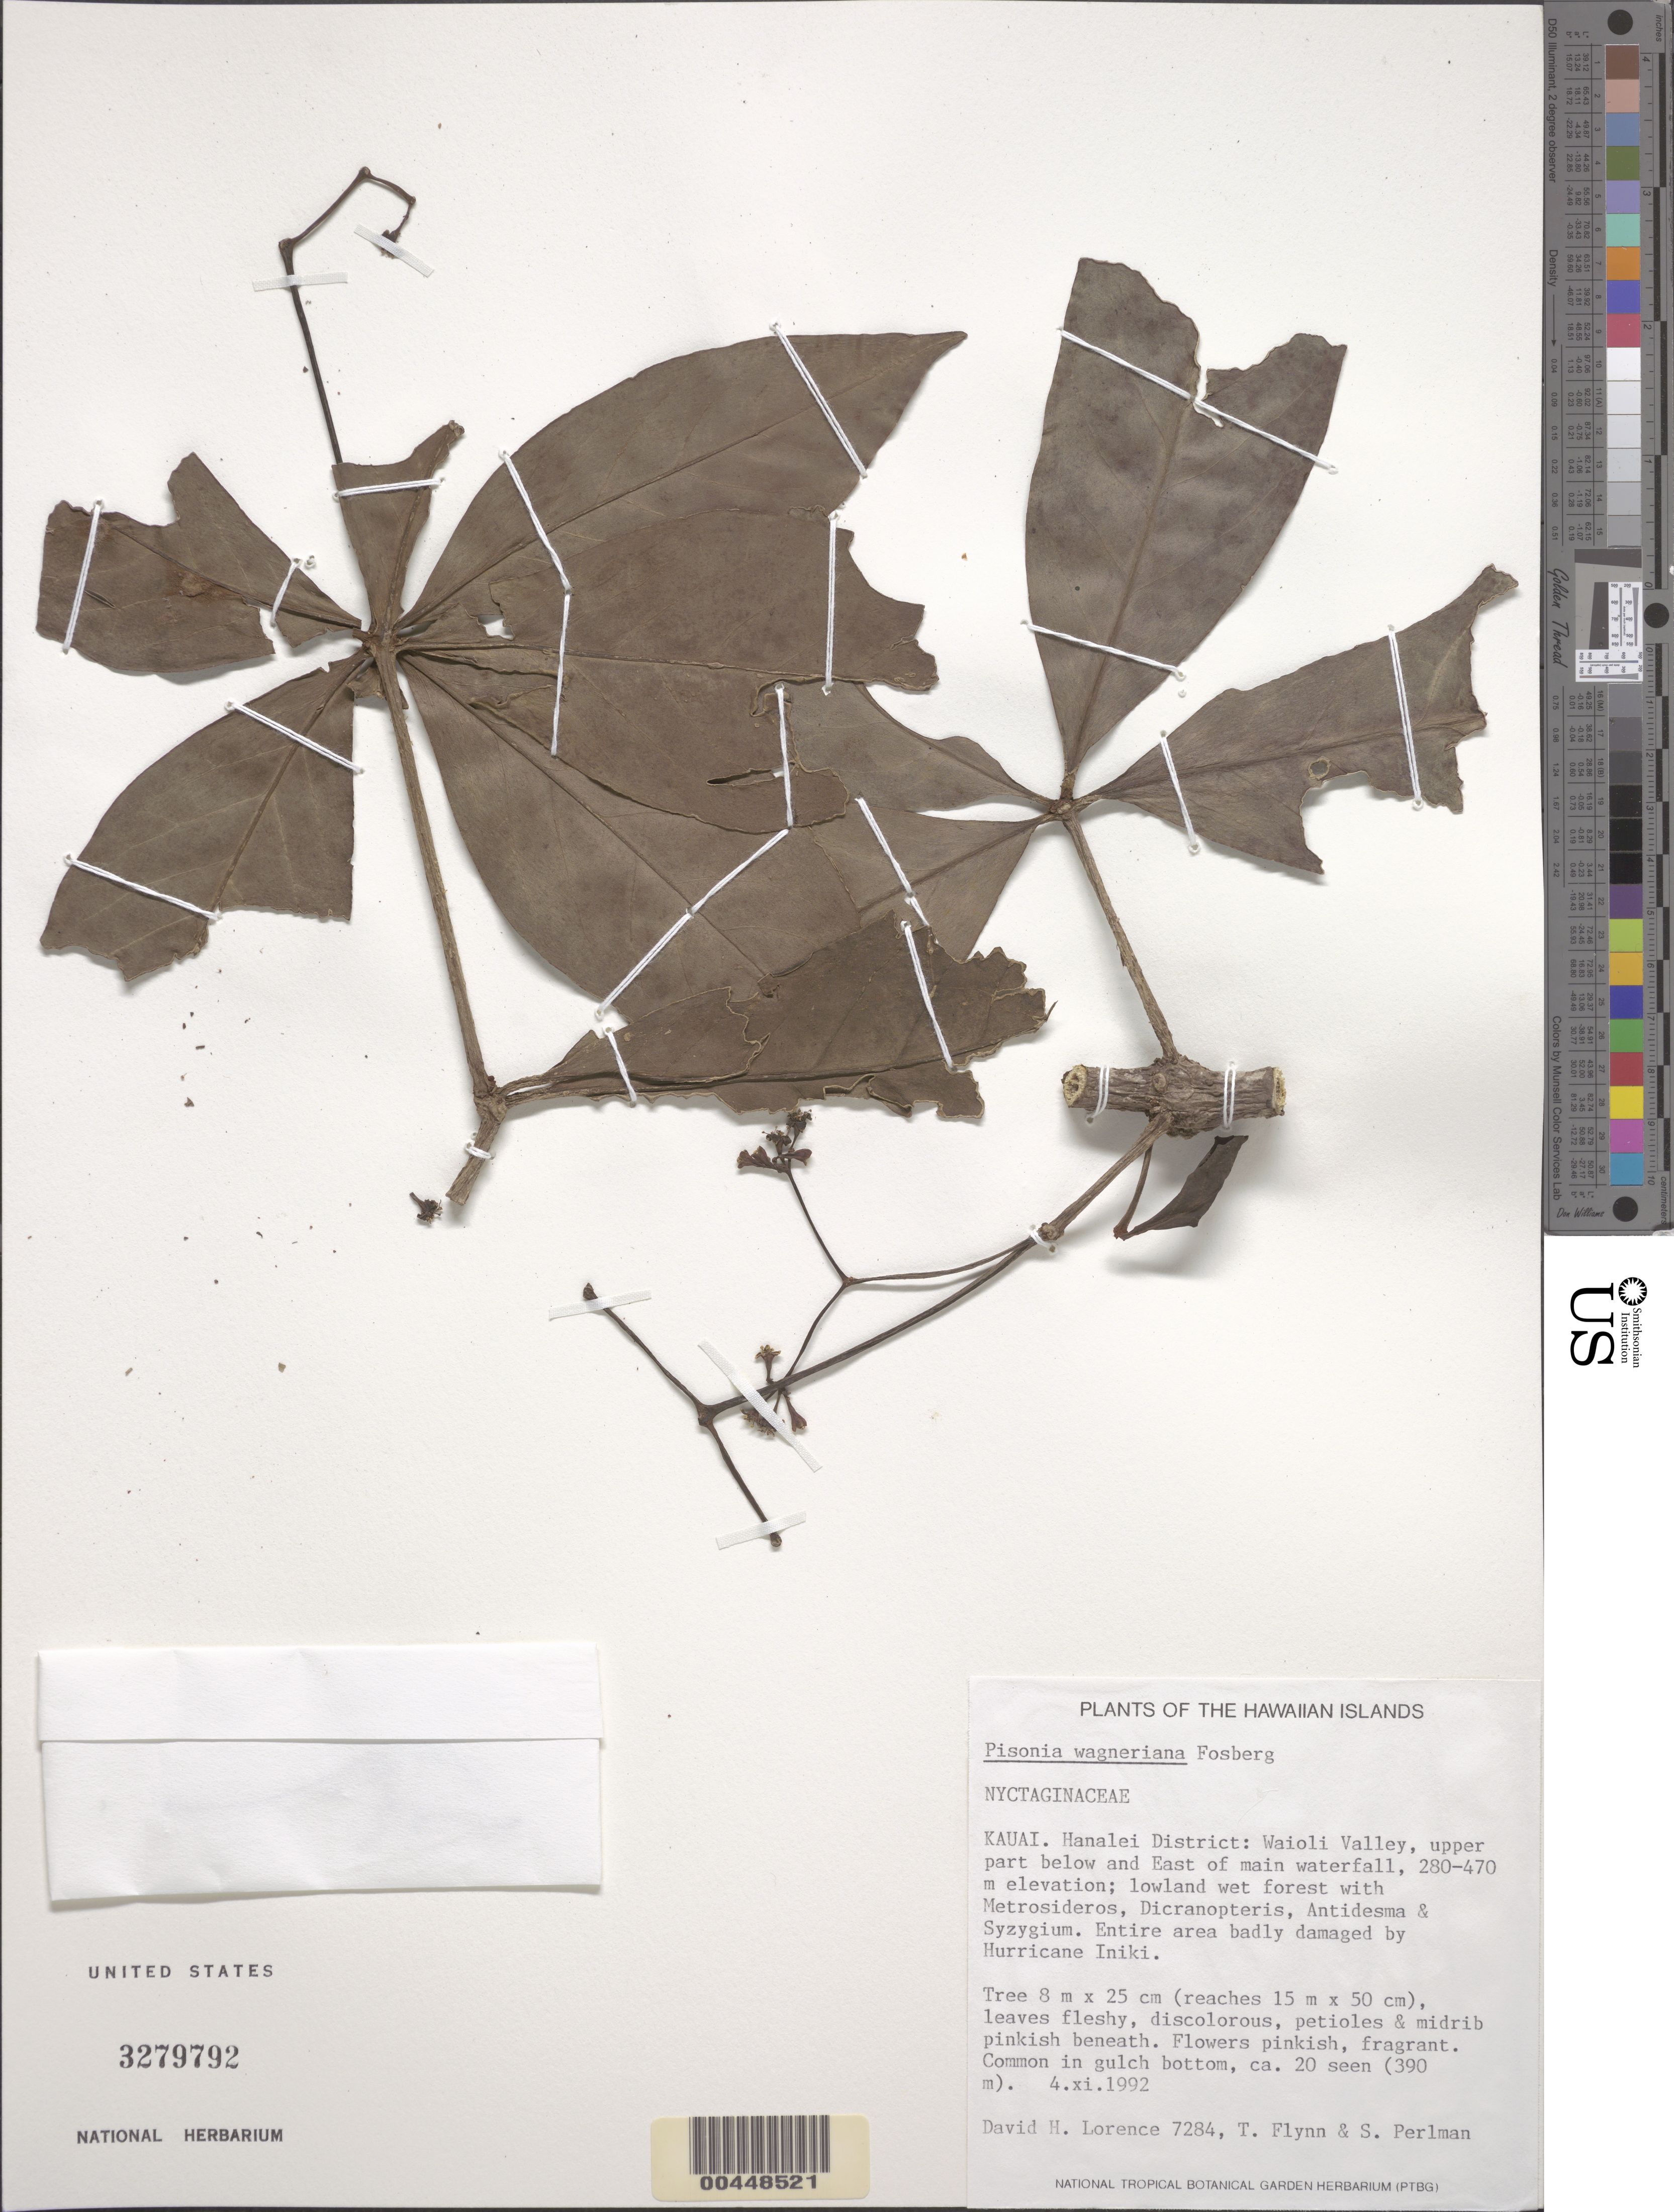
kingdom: Plantae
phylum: Tracheophyta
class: Magnoliopsida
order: Caryophyllales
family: Nyctaginaceae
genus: Ceodes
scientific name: Ceodes wagneriana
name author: (Fosberg) Rossetto & Caraballo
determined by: Wagner, W. L., (BOT), Smithsonian Institution - National Museum of Natural History (UNITED STATES)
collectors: D. Lorence, T. W. Flynn & S. P. Perlman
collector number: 7284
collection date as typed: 4 Nov 1992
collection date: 1992-11-04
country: United States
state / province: Hawaii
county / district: Kauai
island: Kaua'i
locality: Hanalei Dist, Waioli Valley, upper part & below & E of main waterfall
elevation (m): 280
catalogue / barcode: US 3279792